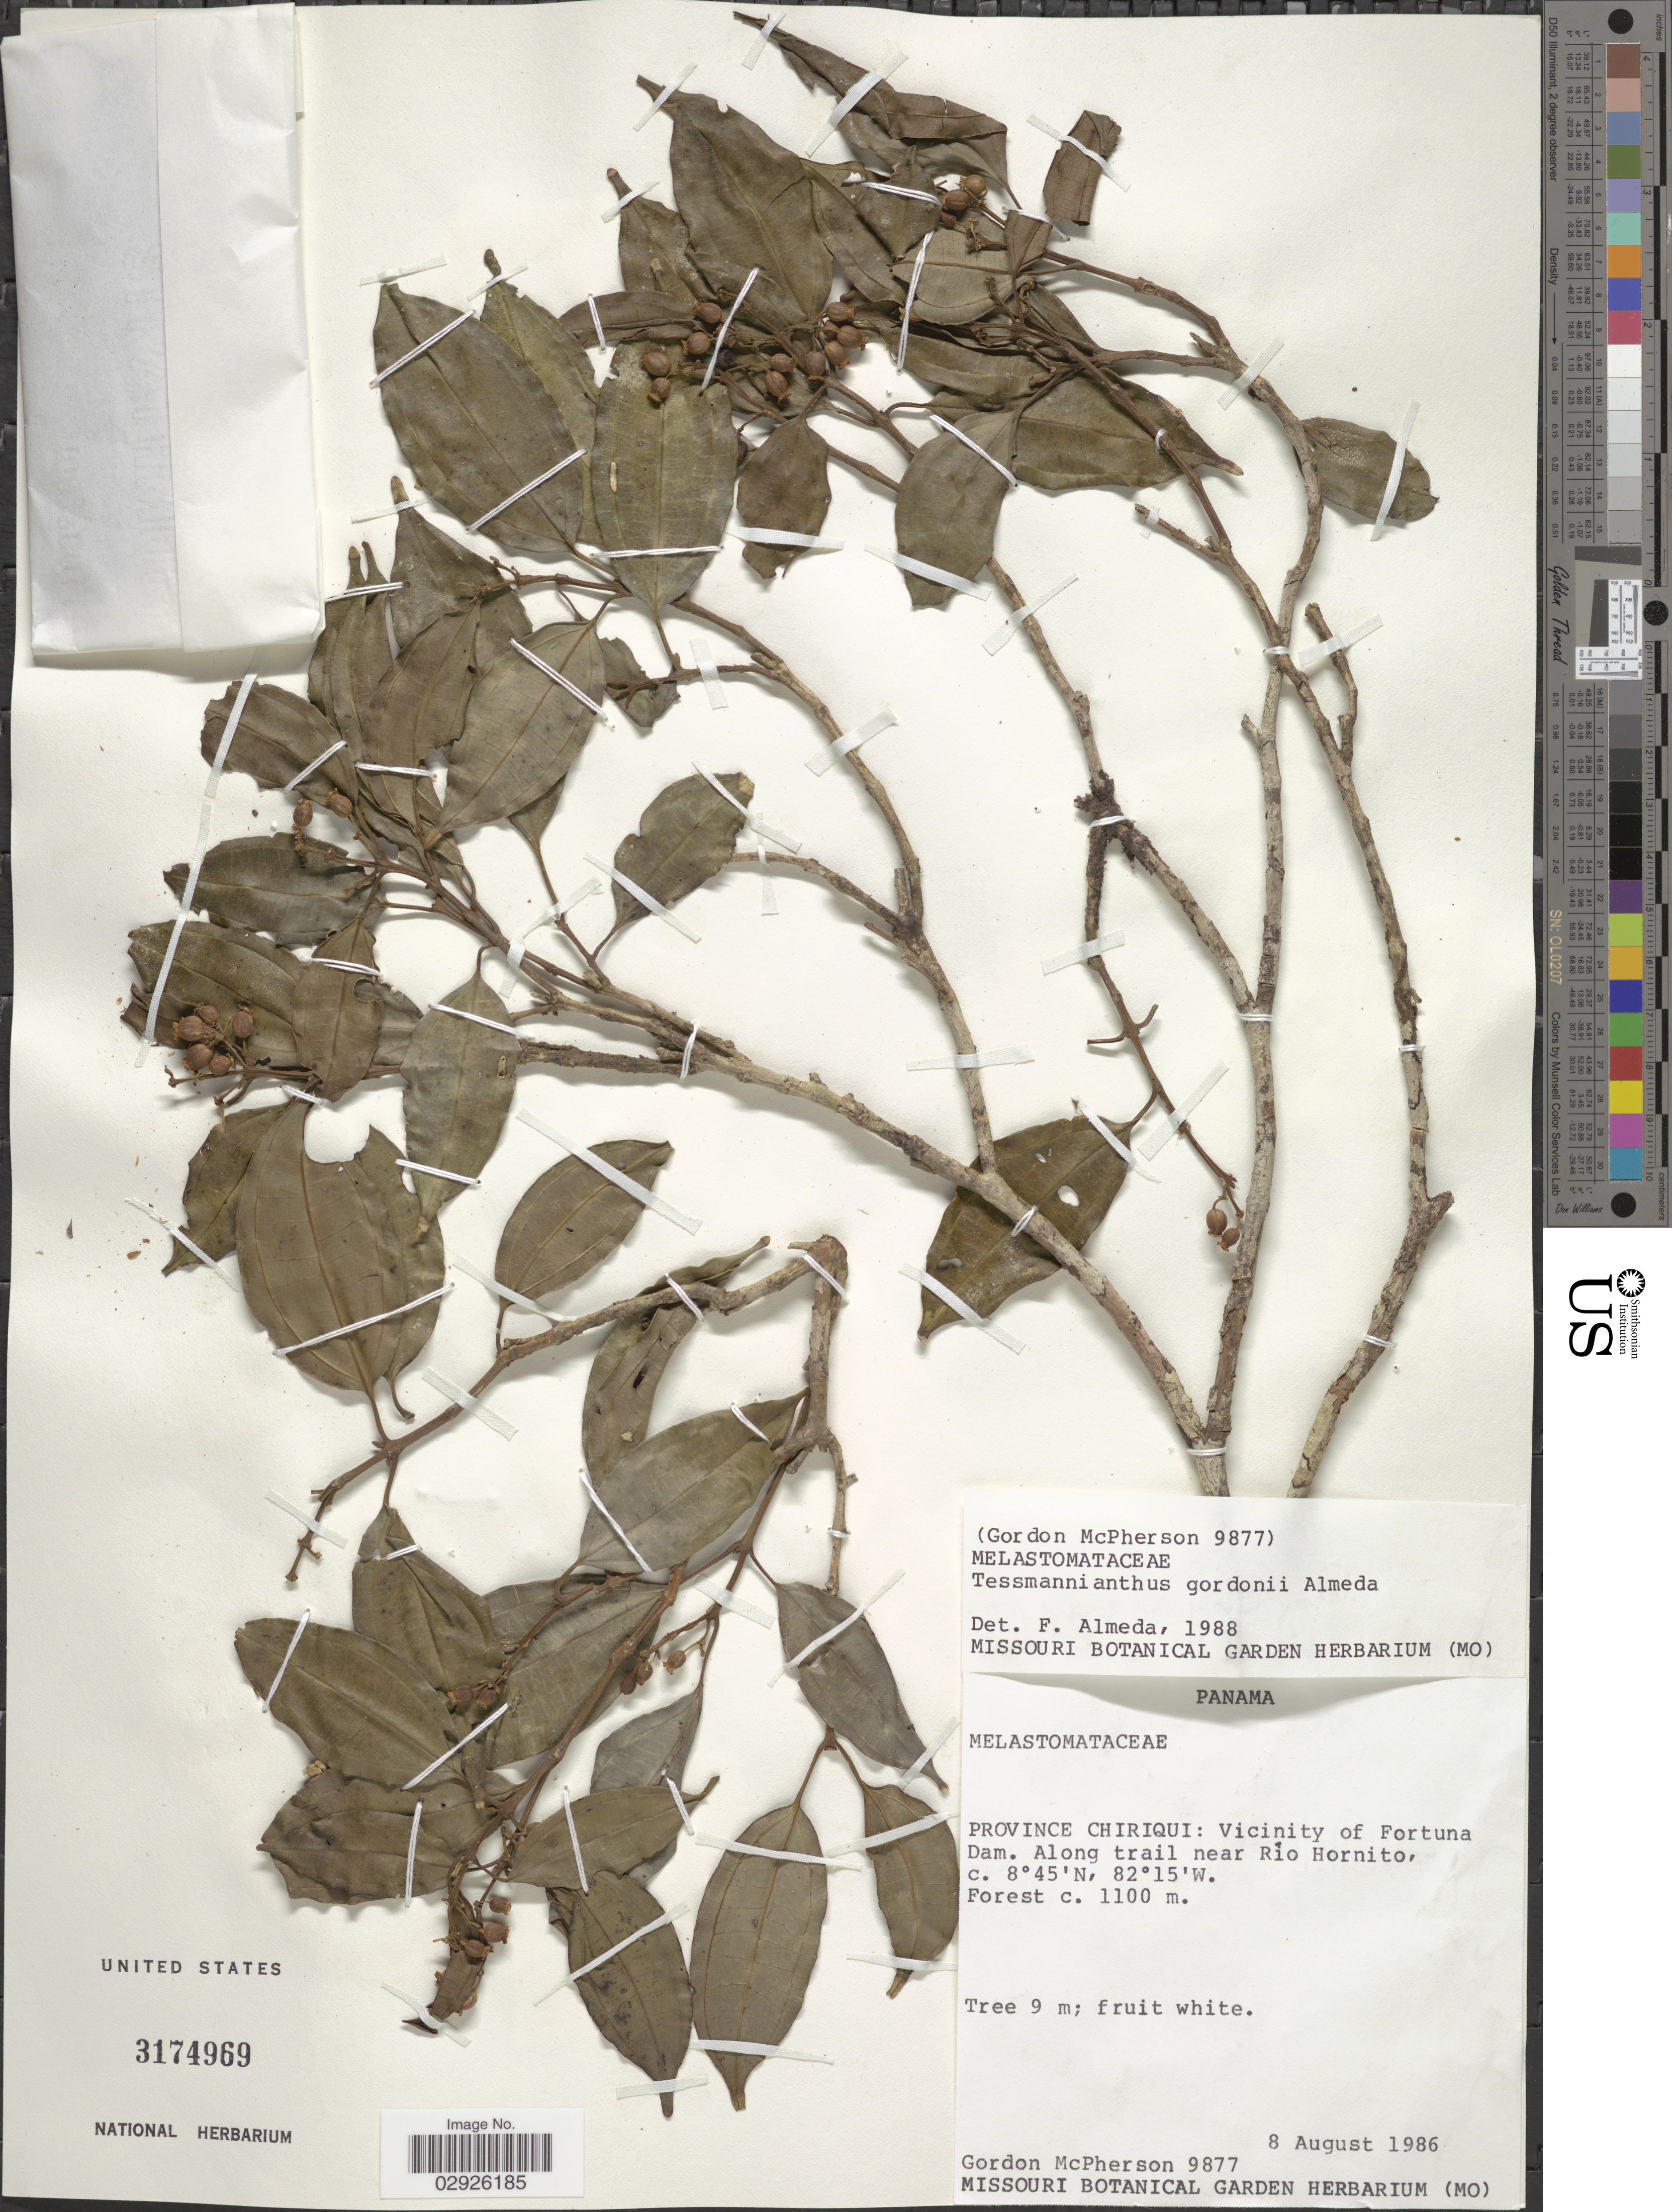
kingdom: Plantae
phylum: Tracheophyta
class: Magnoliopsida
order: Myrtales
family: Melastomataceae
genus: Tessmannianthus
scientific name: Tessmannianthus gordonii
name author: Almeda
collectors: G. D. McPherson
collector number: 9877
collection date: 1986-08-08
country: Panama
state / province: Chiriqui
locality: Vicinity of Fortuna Dam. Along trail near Río Hornito.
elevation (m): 1100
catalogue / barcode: US 3174969